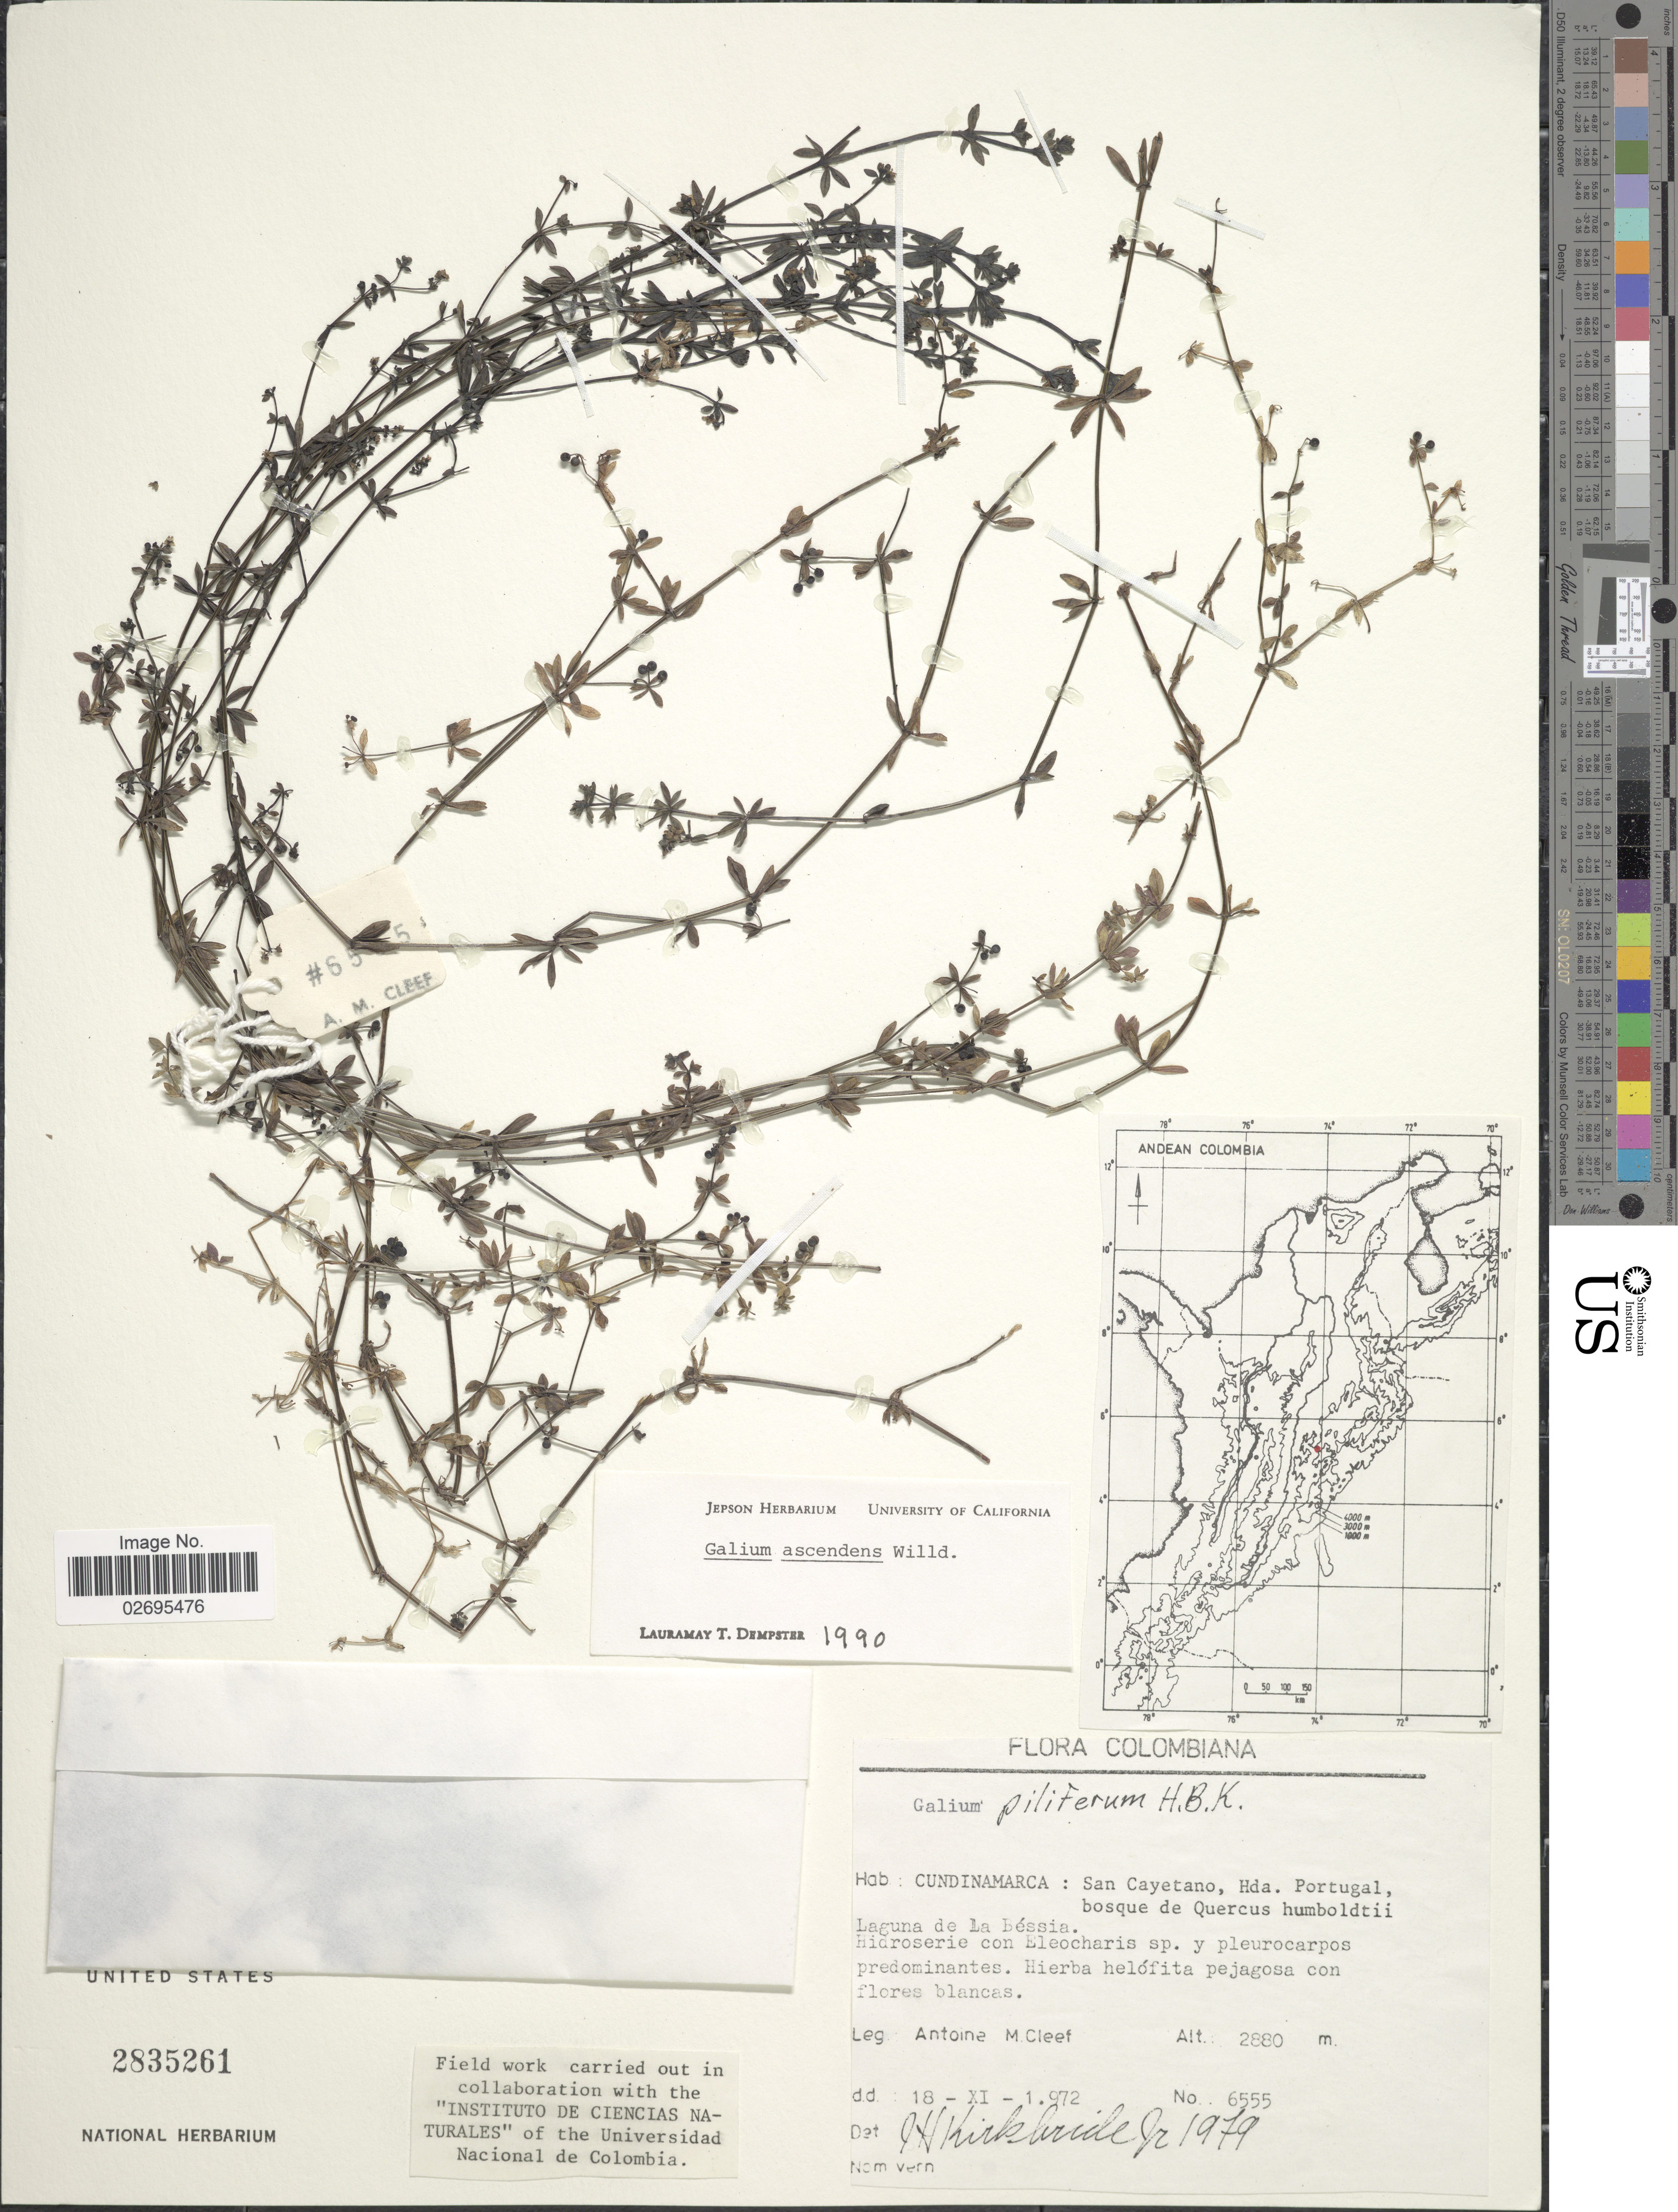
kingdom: Plantae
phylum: Tracheophyta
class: Magnoliopsida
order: Gentianales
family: Rubiaceae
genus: Galium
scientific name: Galium ascendens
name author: Willd. ex Spreng.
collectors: A. M. Cleef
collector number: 6555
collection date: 1972-11-18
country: Colombia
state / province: Cundinamarca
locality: San Cayetano, Hda. Portugal, bosque de Quercus humboldtii. Laguna de La Béssia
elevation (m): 2880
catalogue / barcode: US 2835261